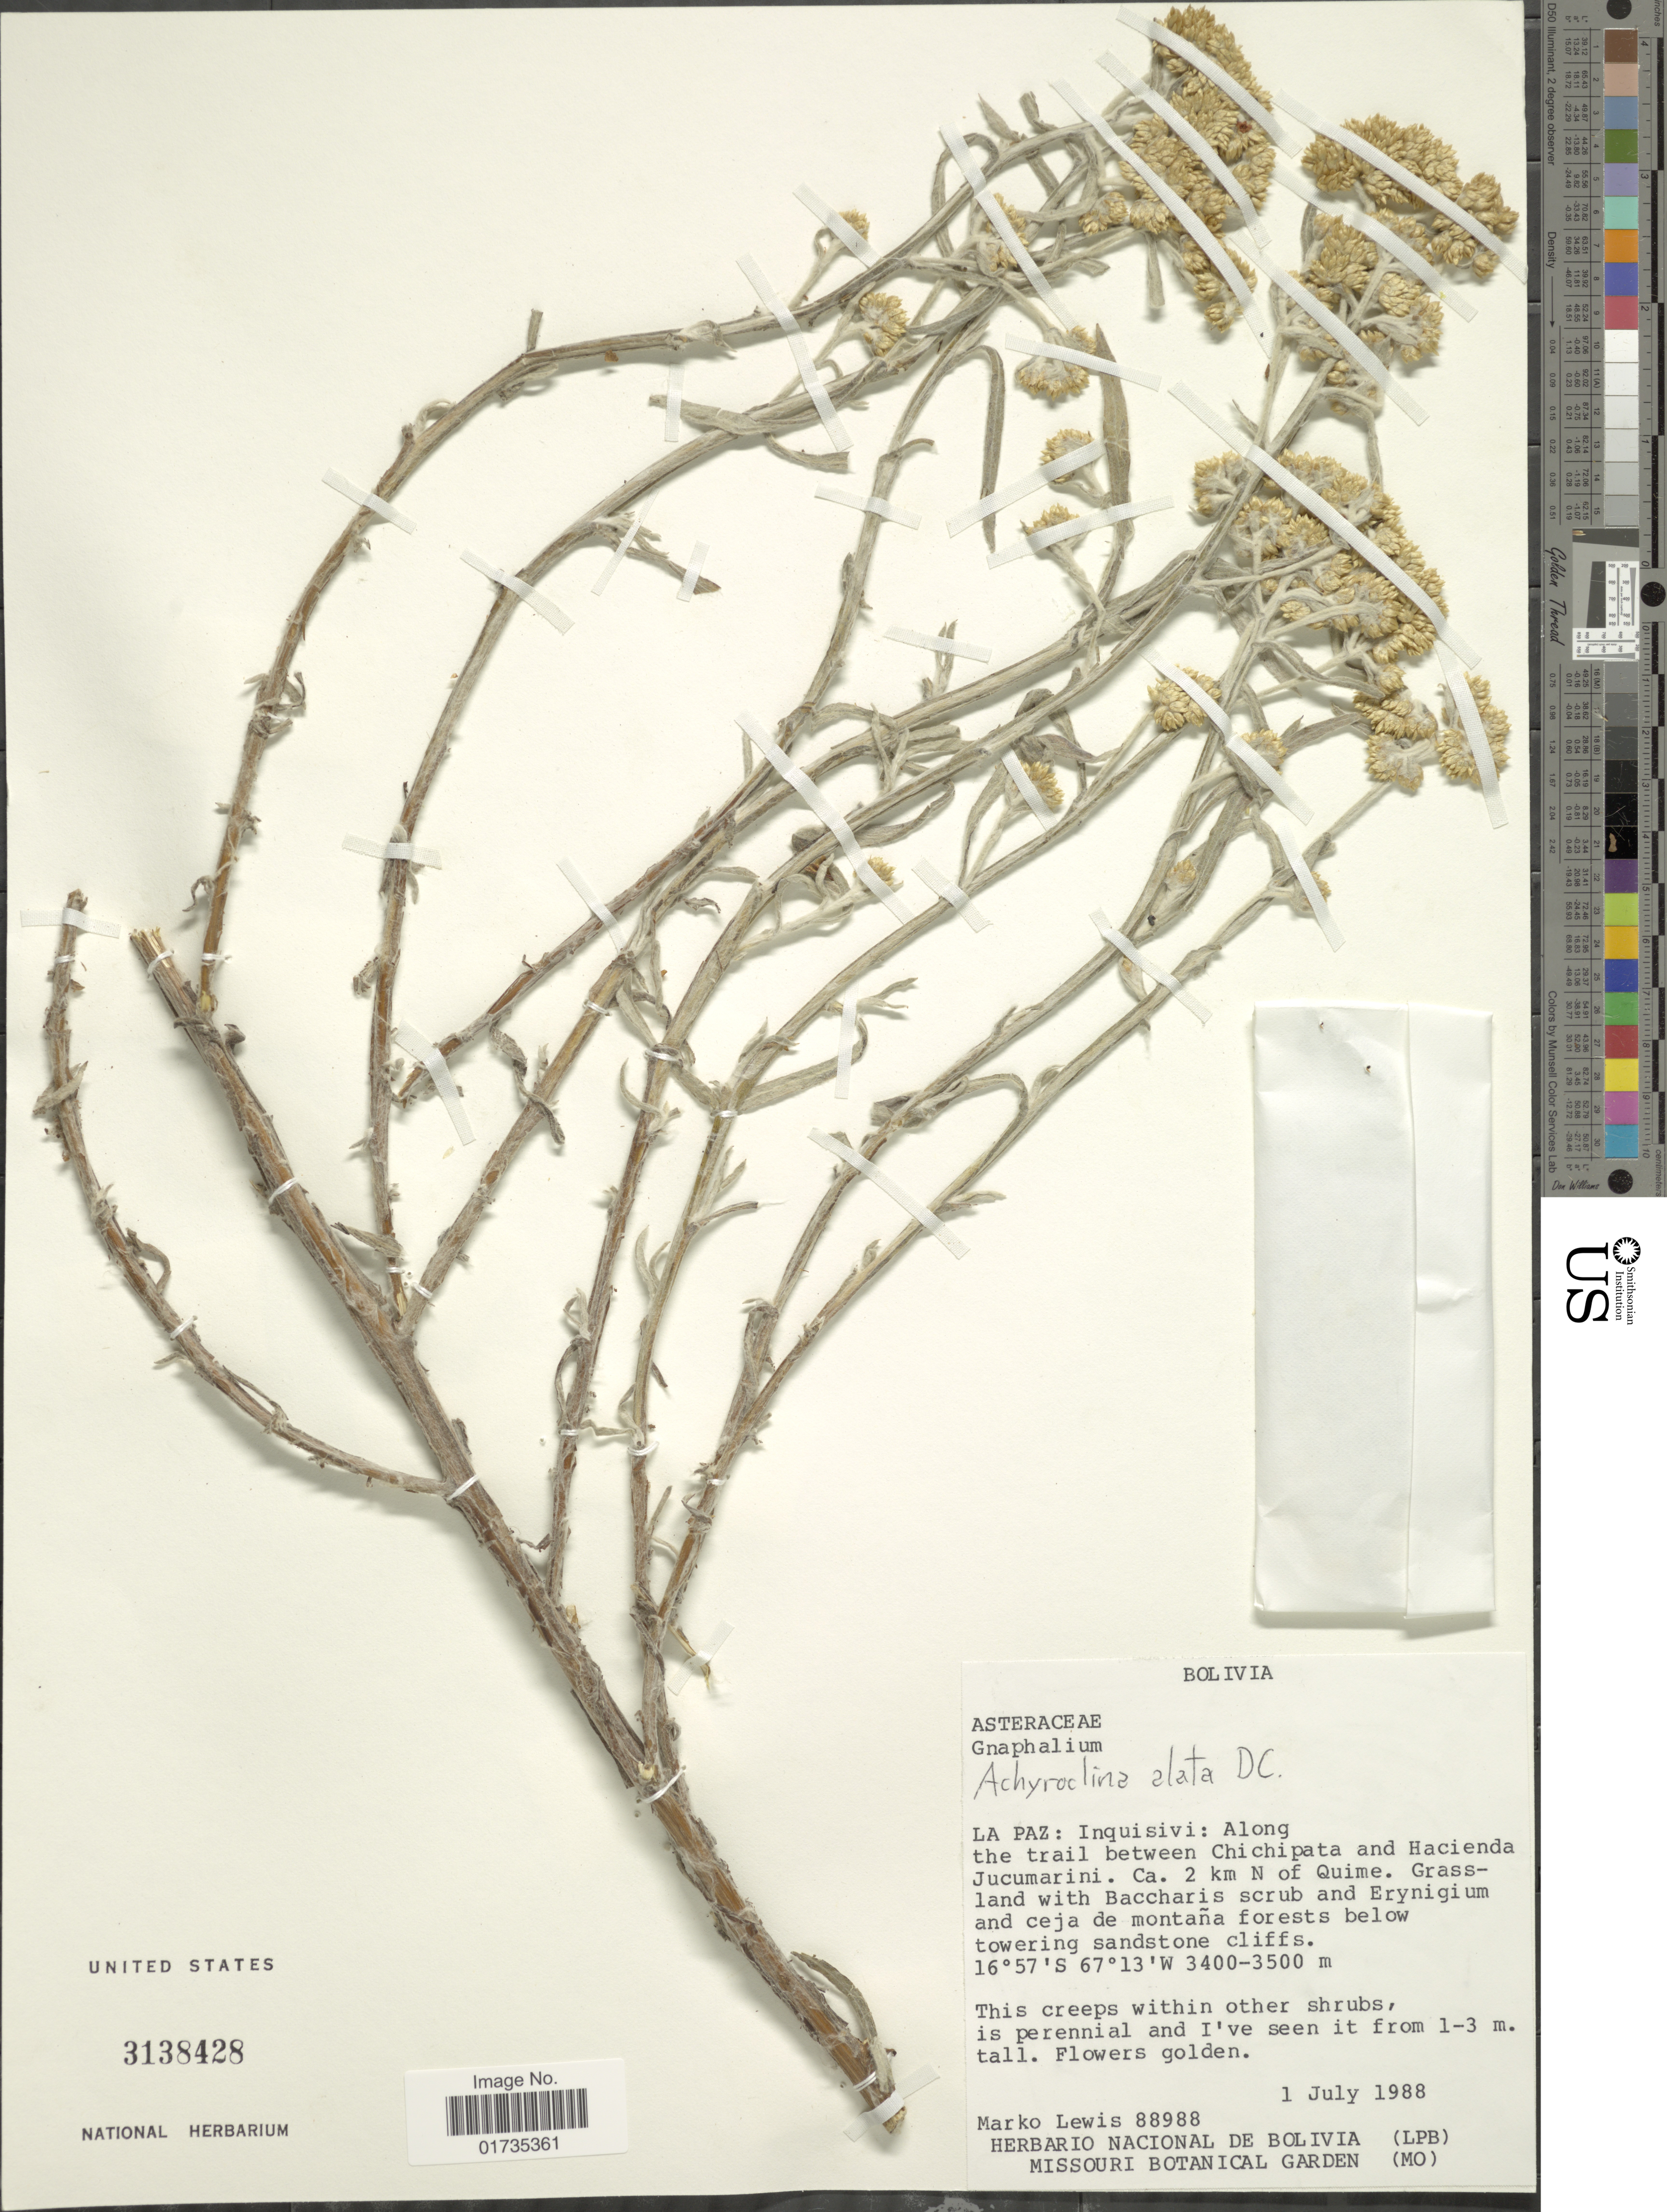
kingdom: Plantae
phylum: Tracheophyta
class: Magnoliopsida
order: Asterales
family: Asteraceae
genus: Achyrocline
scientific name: Achyrocline alata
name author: (Kunth) DC.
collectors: M. A. Lewis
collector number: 88988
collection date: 1988-07-01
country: Bolivia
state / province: La Paz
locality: Bolivia. La Paz: Inquisivi: Along the trail between Chichipata and Hacienda Jucumarini. Ca. 2 km N of Quime.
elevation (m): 3400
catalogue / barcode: US 3138428